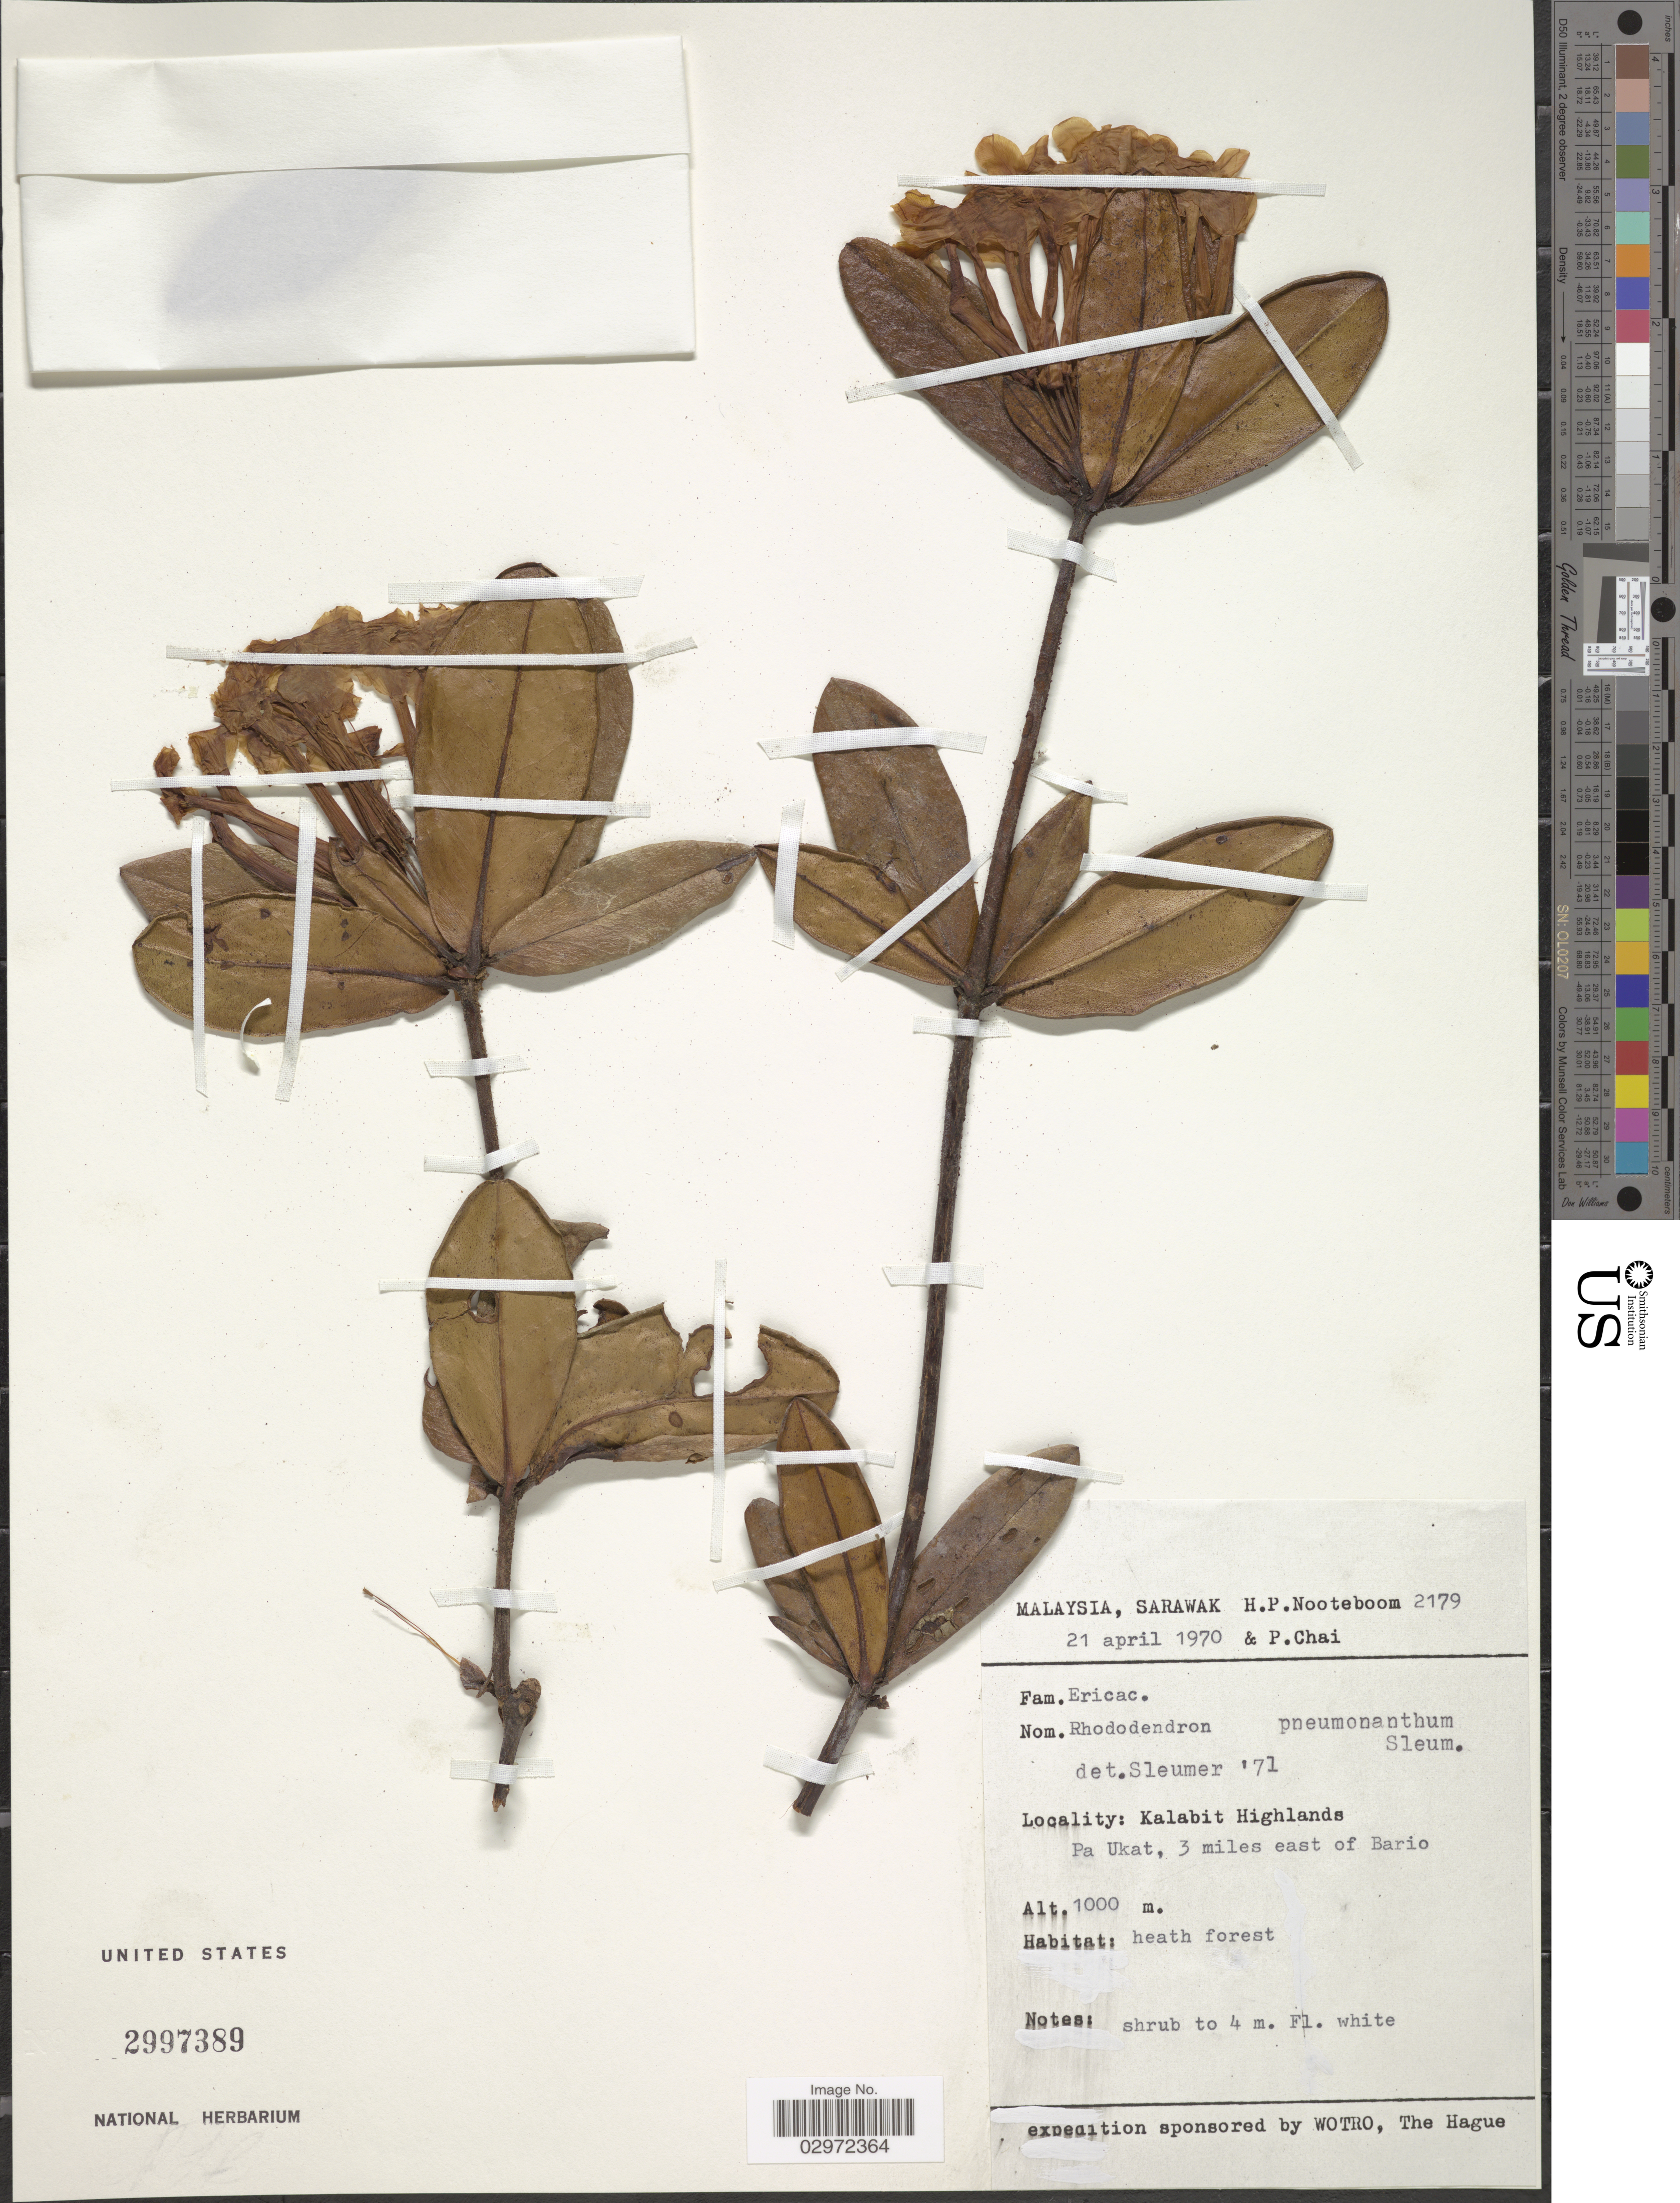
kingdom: Plantae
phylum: Tracheophyta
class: Magnoliopsida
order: Ericales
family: Ericaceae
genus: Rhododendron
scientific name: Rhododendron pneumonanthum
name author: Sleumer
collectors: H. P. Nooteboom & P. Chai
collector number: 2179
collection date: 1970-04-21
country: Malaysia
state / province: Sarawak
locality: Kalabit Highlands, Pa Ukat, 3 miles east of Bario.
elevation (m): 1000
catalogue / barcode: US 2997389